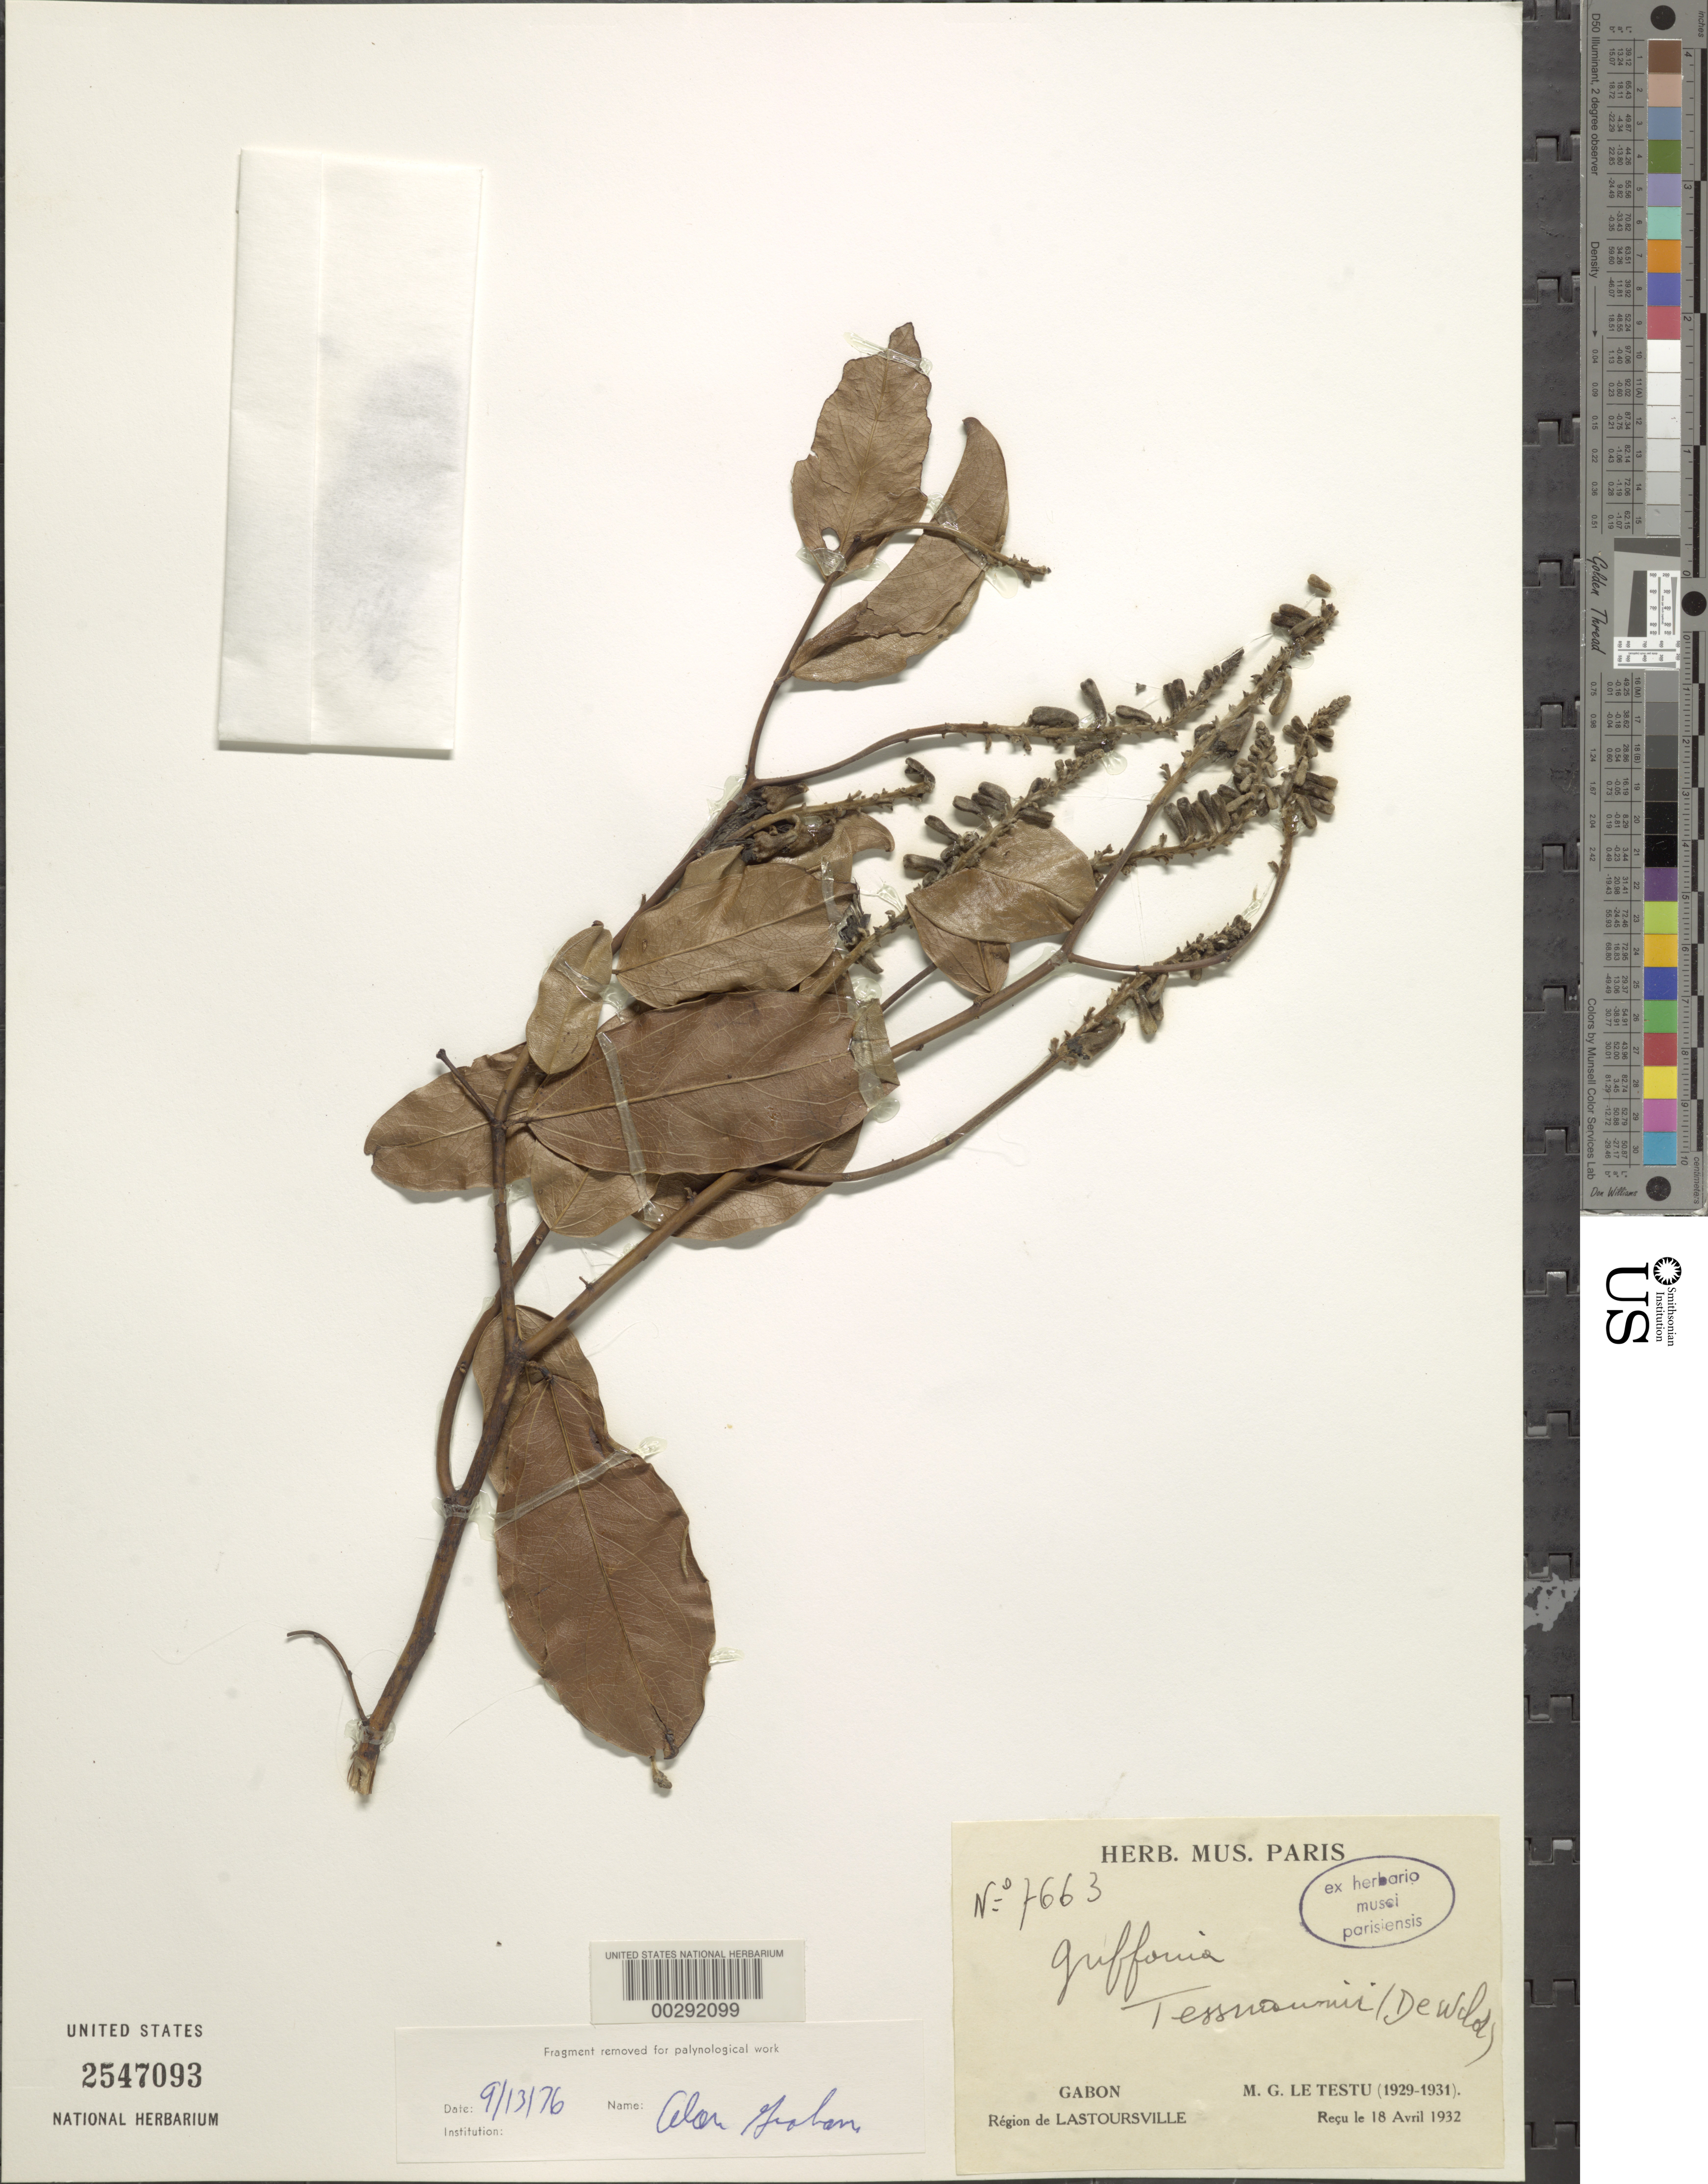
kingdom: Plantae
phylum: Tracheophyta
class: Magnoliopsida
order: Fabales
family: Fabaceae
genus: Griffonia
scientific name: Griffonia tessmanii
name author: (De Wild.) Compere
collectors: G. Le Testu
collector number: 7663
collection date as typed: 18 Apr 1932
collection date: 1932-04-18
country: Gabon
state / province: Ogooué-lolo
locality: Region of Lastoursville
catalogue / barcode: US 2547093